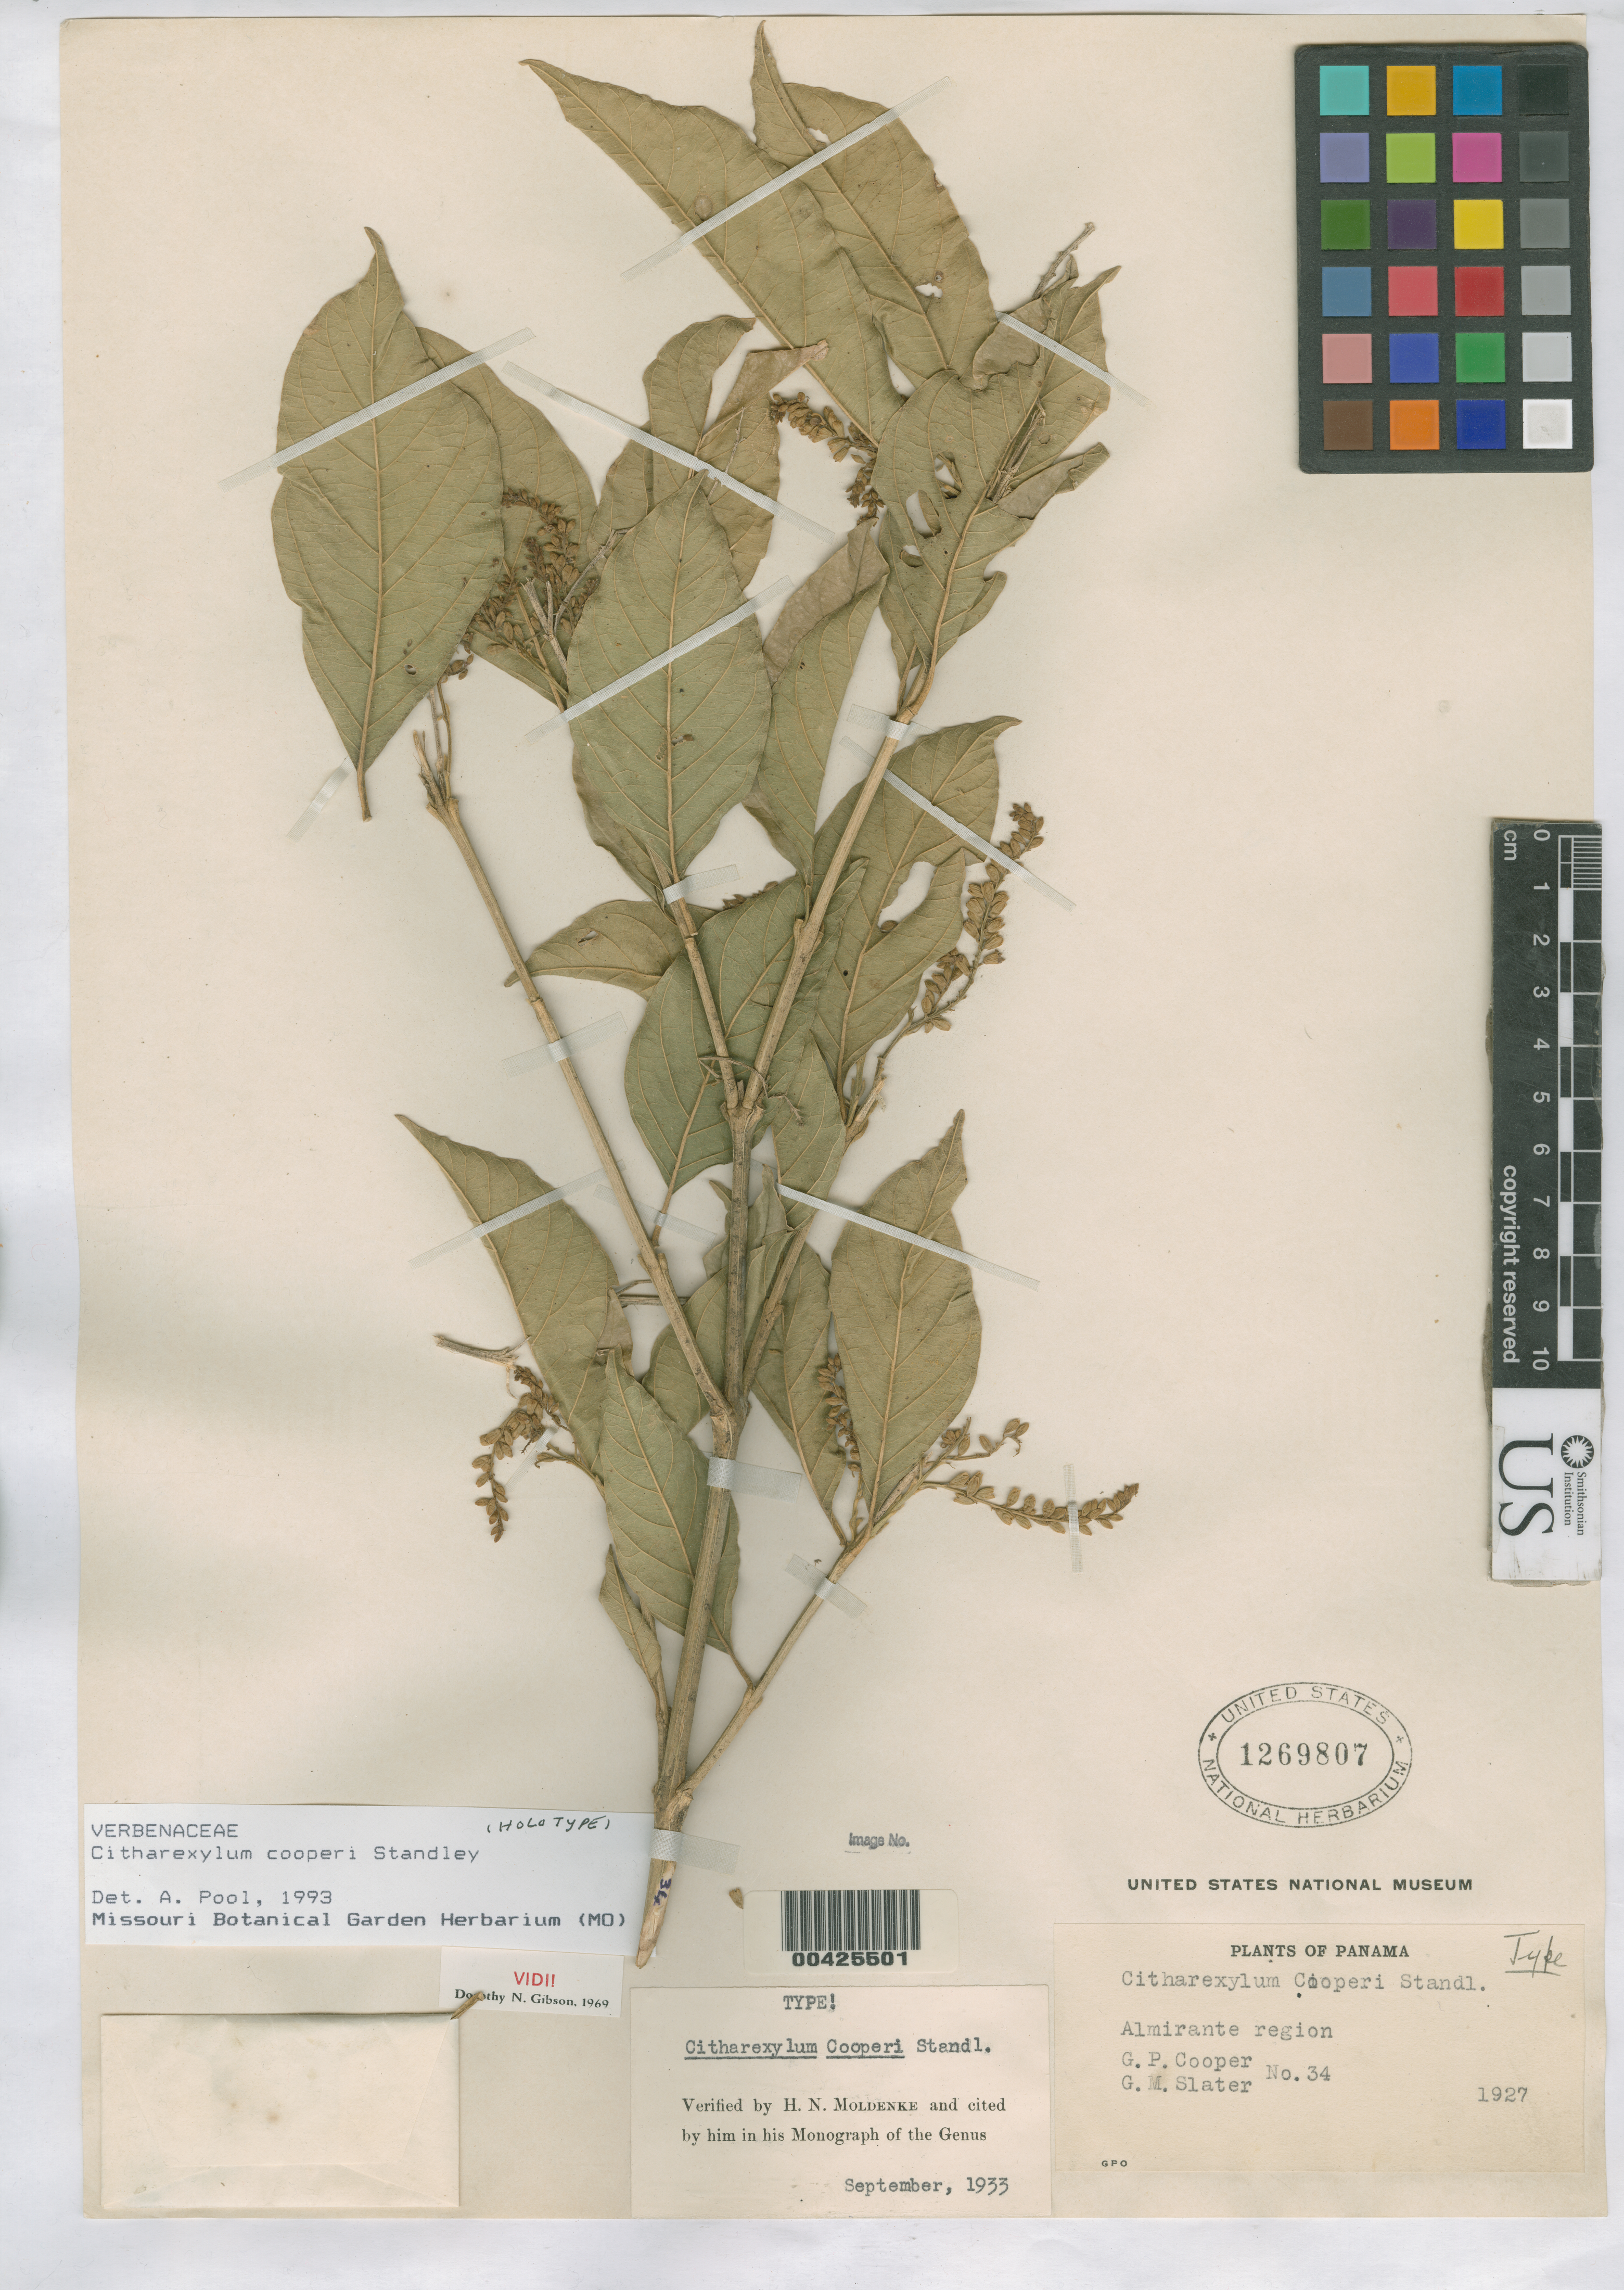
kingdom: Plantae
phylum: Tracheophyta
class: Magnoliopsida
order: Lamiales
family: Verbenaceae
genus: Citharexylum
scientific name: Citharexylum cooperi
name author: Standl.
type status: Holotype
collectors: G. Cooper & G. Slater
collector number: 34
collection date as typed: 1927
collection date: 1927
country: Panama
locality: Almirante region.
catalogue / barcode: US 1269807